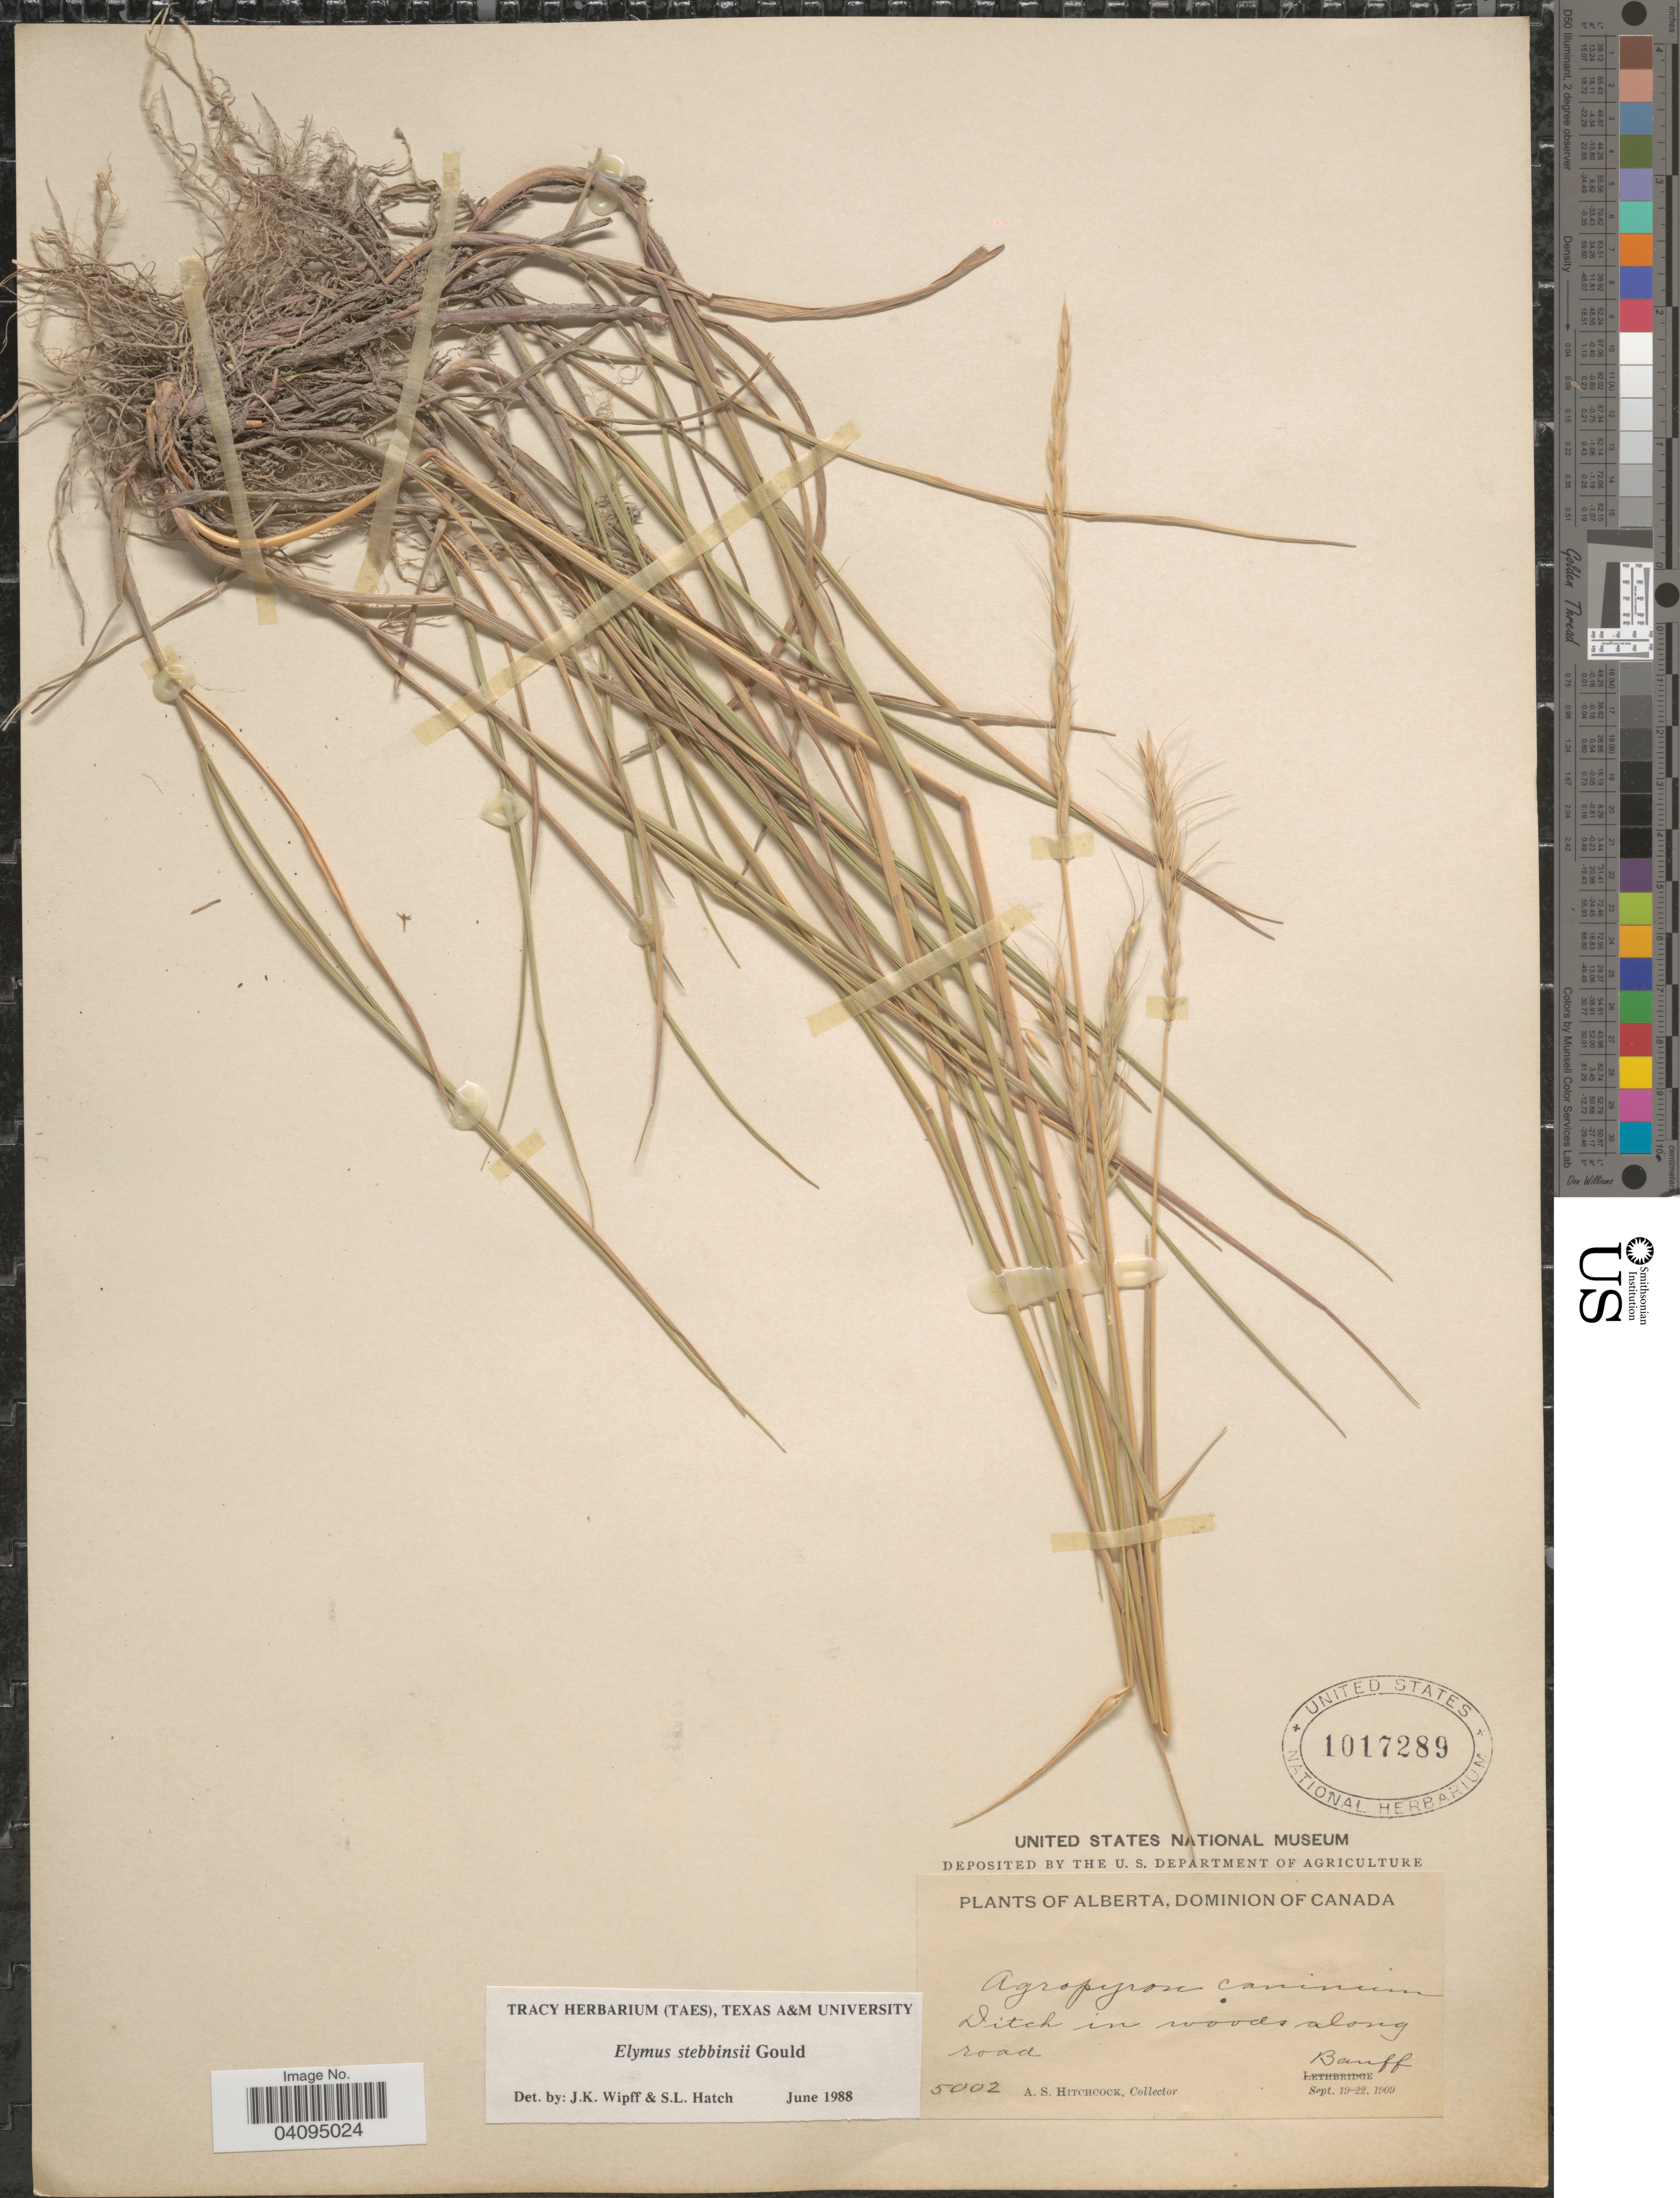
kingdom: Plantae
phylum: Tracheophyta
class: Liliopsida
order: Poales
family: Poaceae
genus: Elymus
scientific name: Elymus stebbinsii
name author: Gould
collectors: A. S. Hitchcock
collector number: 5002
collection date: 1909-09-19/1909-09-22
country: Canada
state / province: Alberta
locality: Dominion of Canada. Banff.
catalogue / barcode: US 1017289